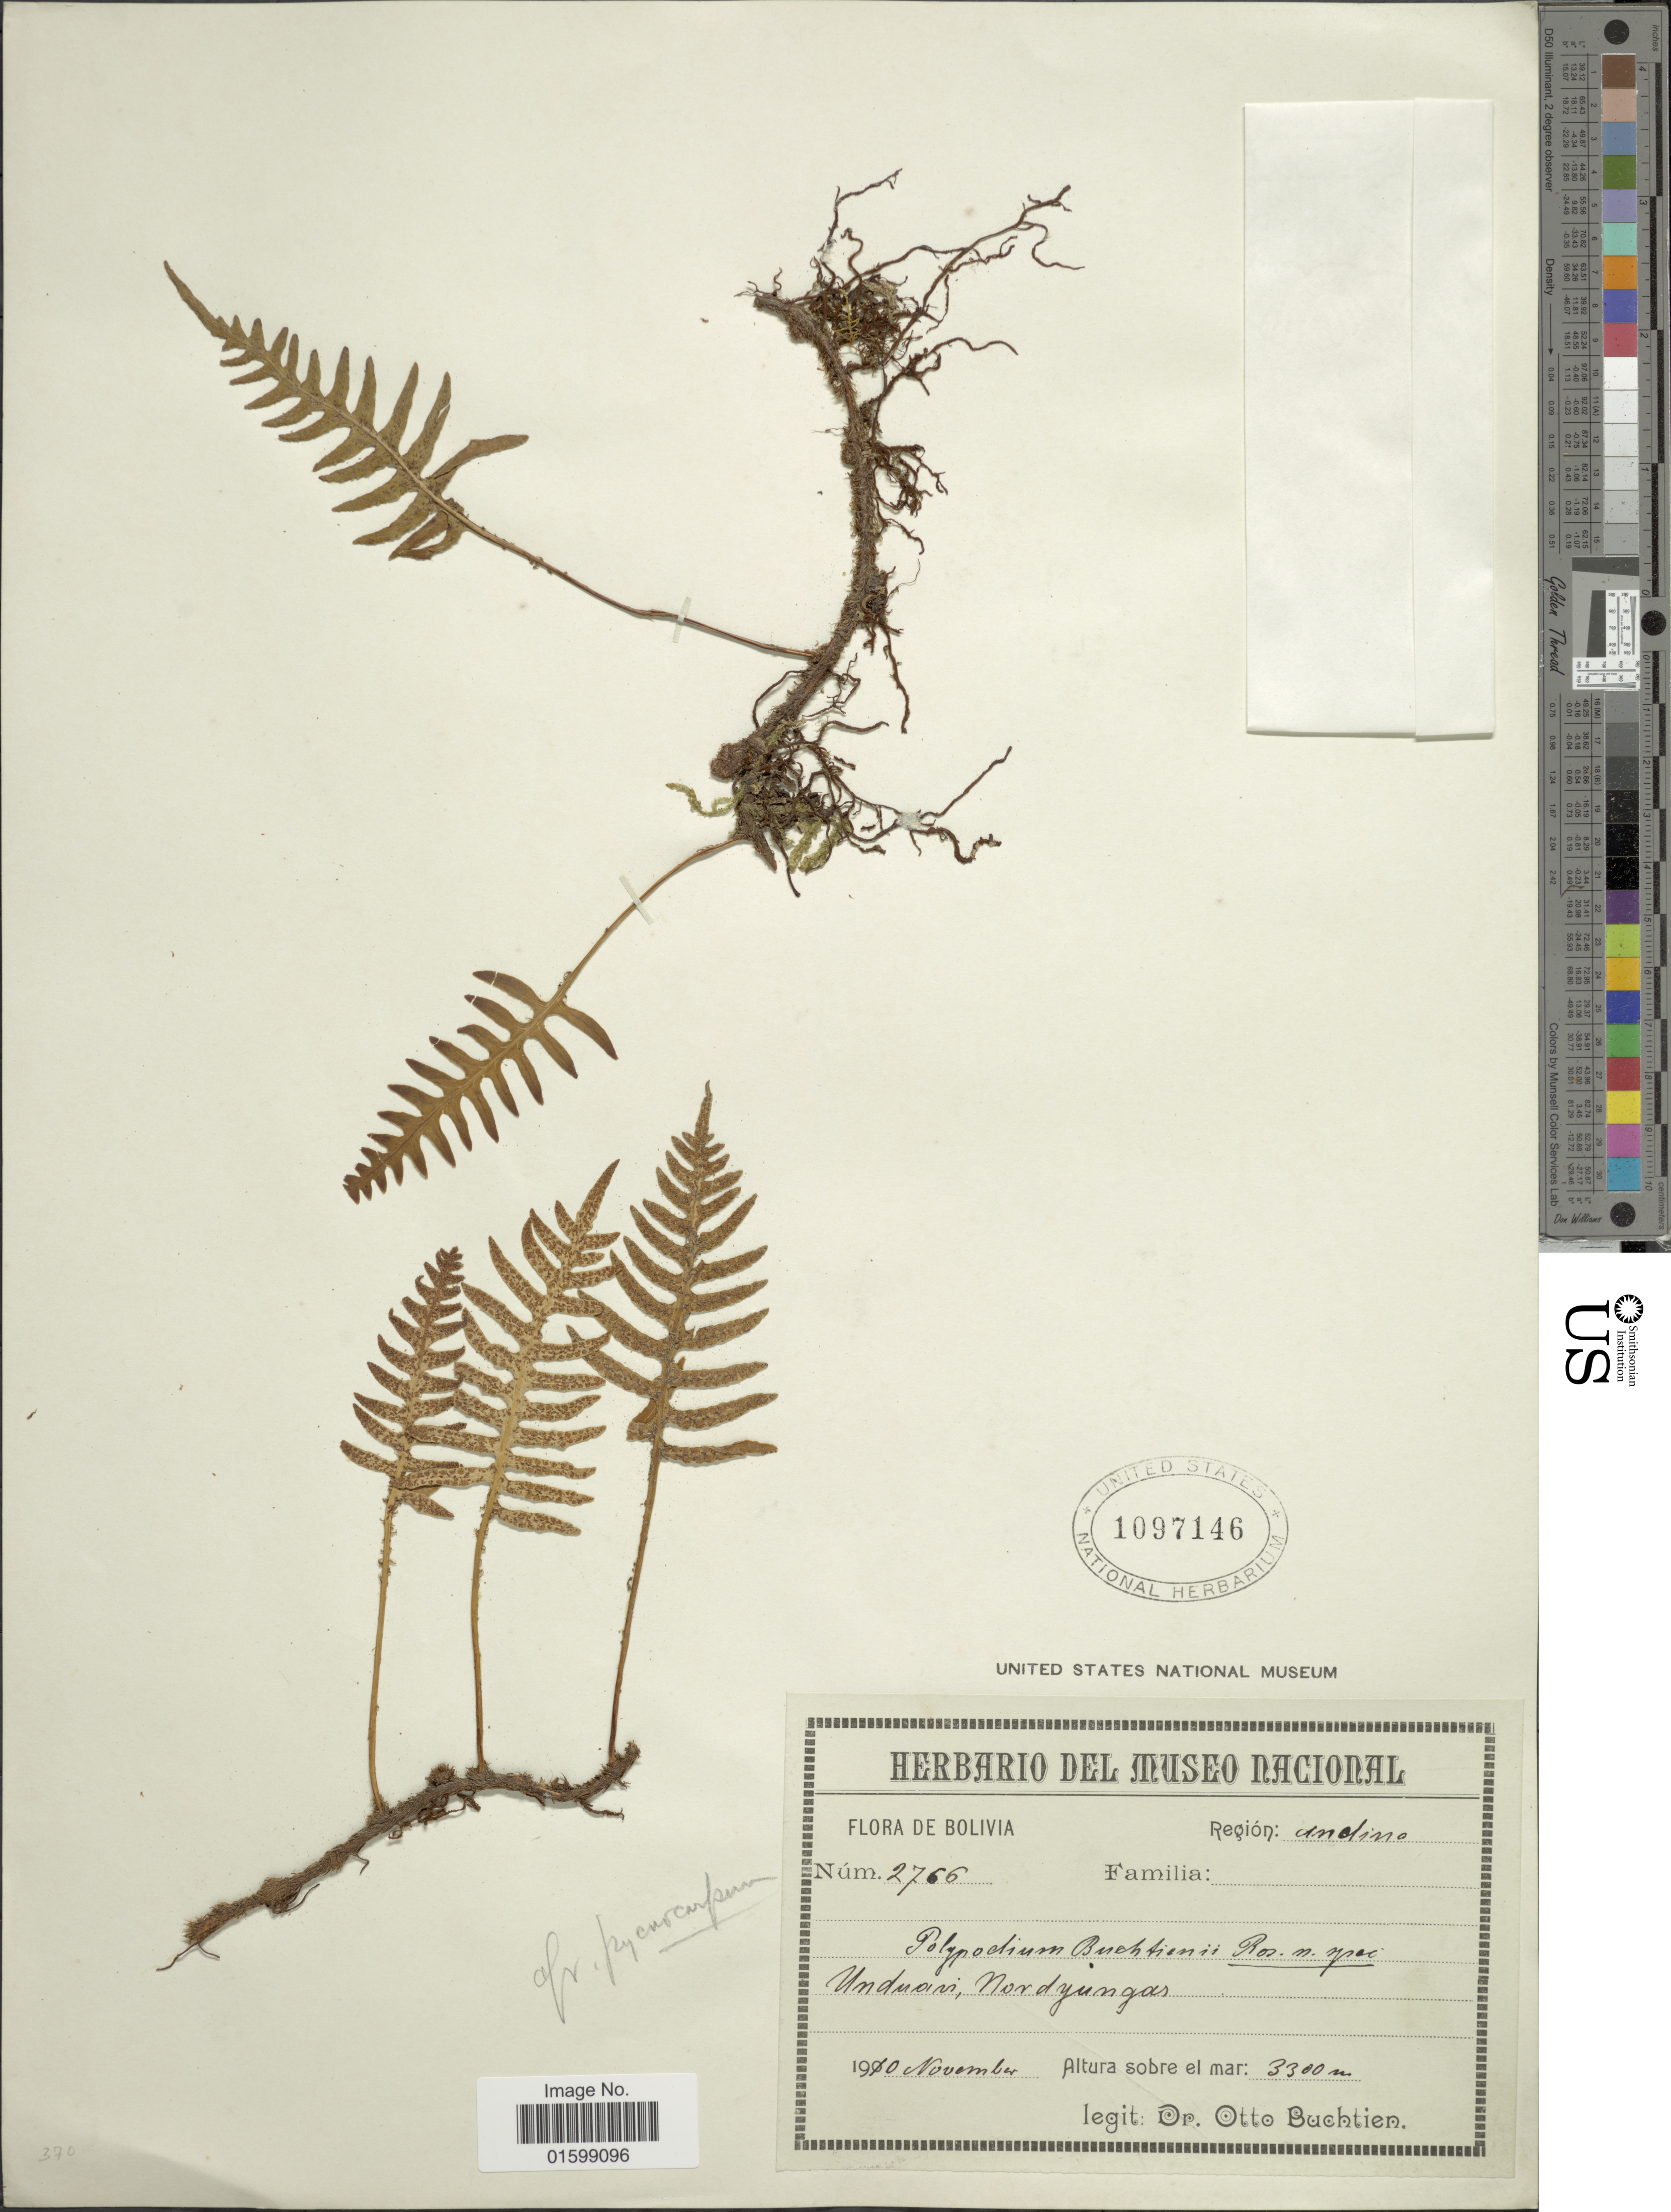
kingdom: Plantae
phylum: Tracheophyta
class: Polypodiopsida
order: Polypodiales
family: Polypodiaceae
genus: Pleopeltis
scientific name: Pleopeltis buchtienii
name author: (Christ & Rosenst.) A.R. Sm.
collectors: O. Buchtien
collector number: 2766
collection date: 1910-11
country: Bolivia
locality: Región: andino, Unduavi, Nordyungas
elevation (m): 3300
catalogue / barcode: US 1097146